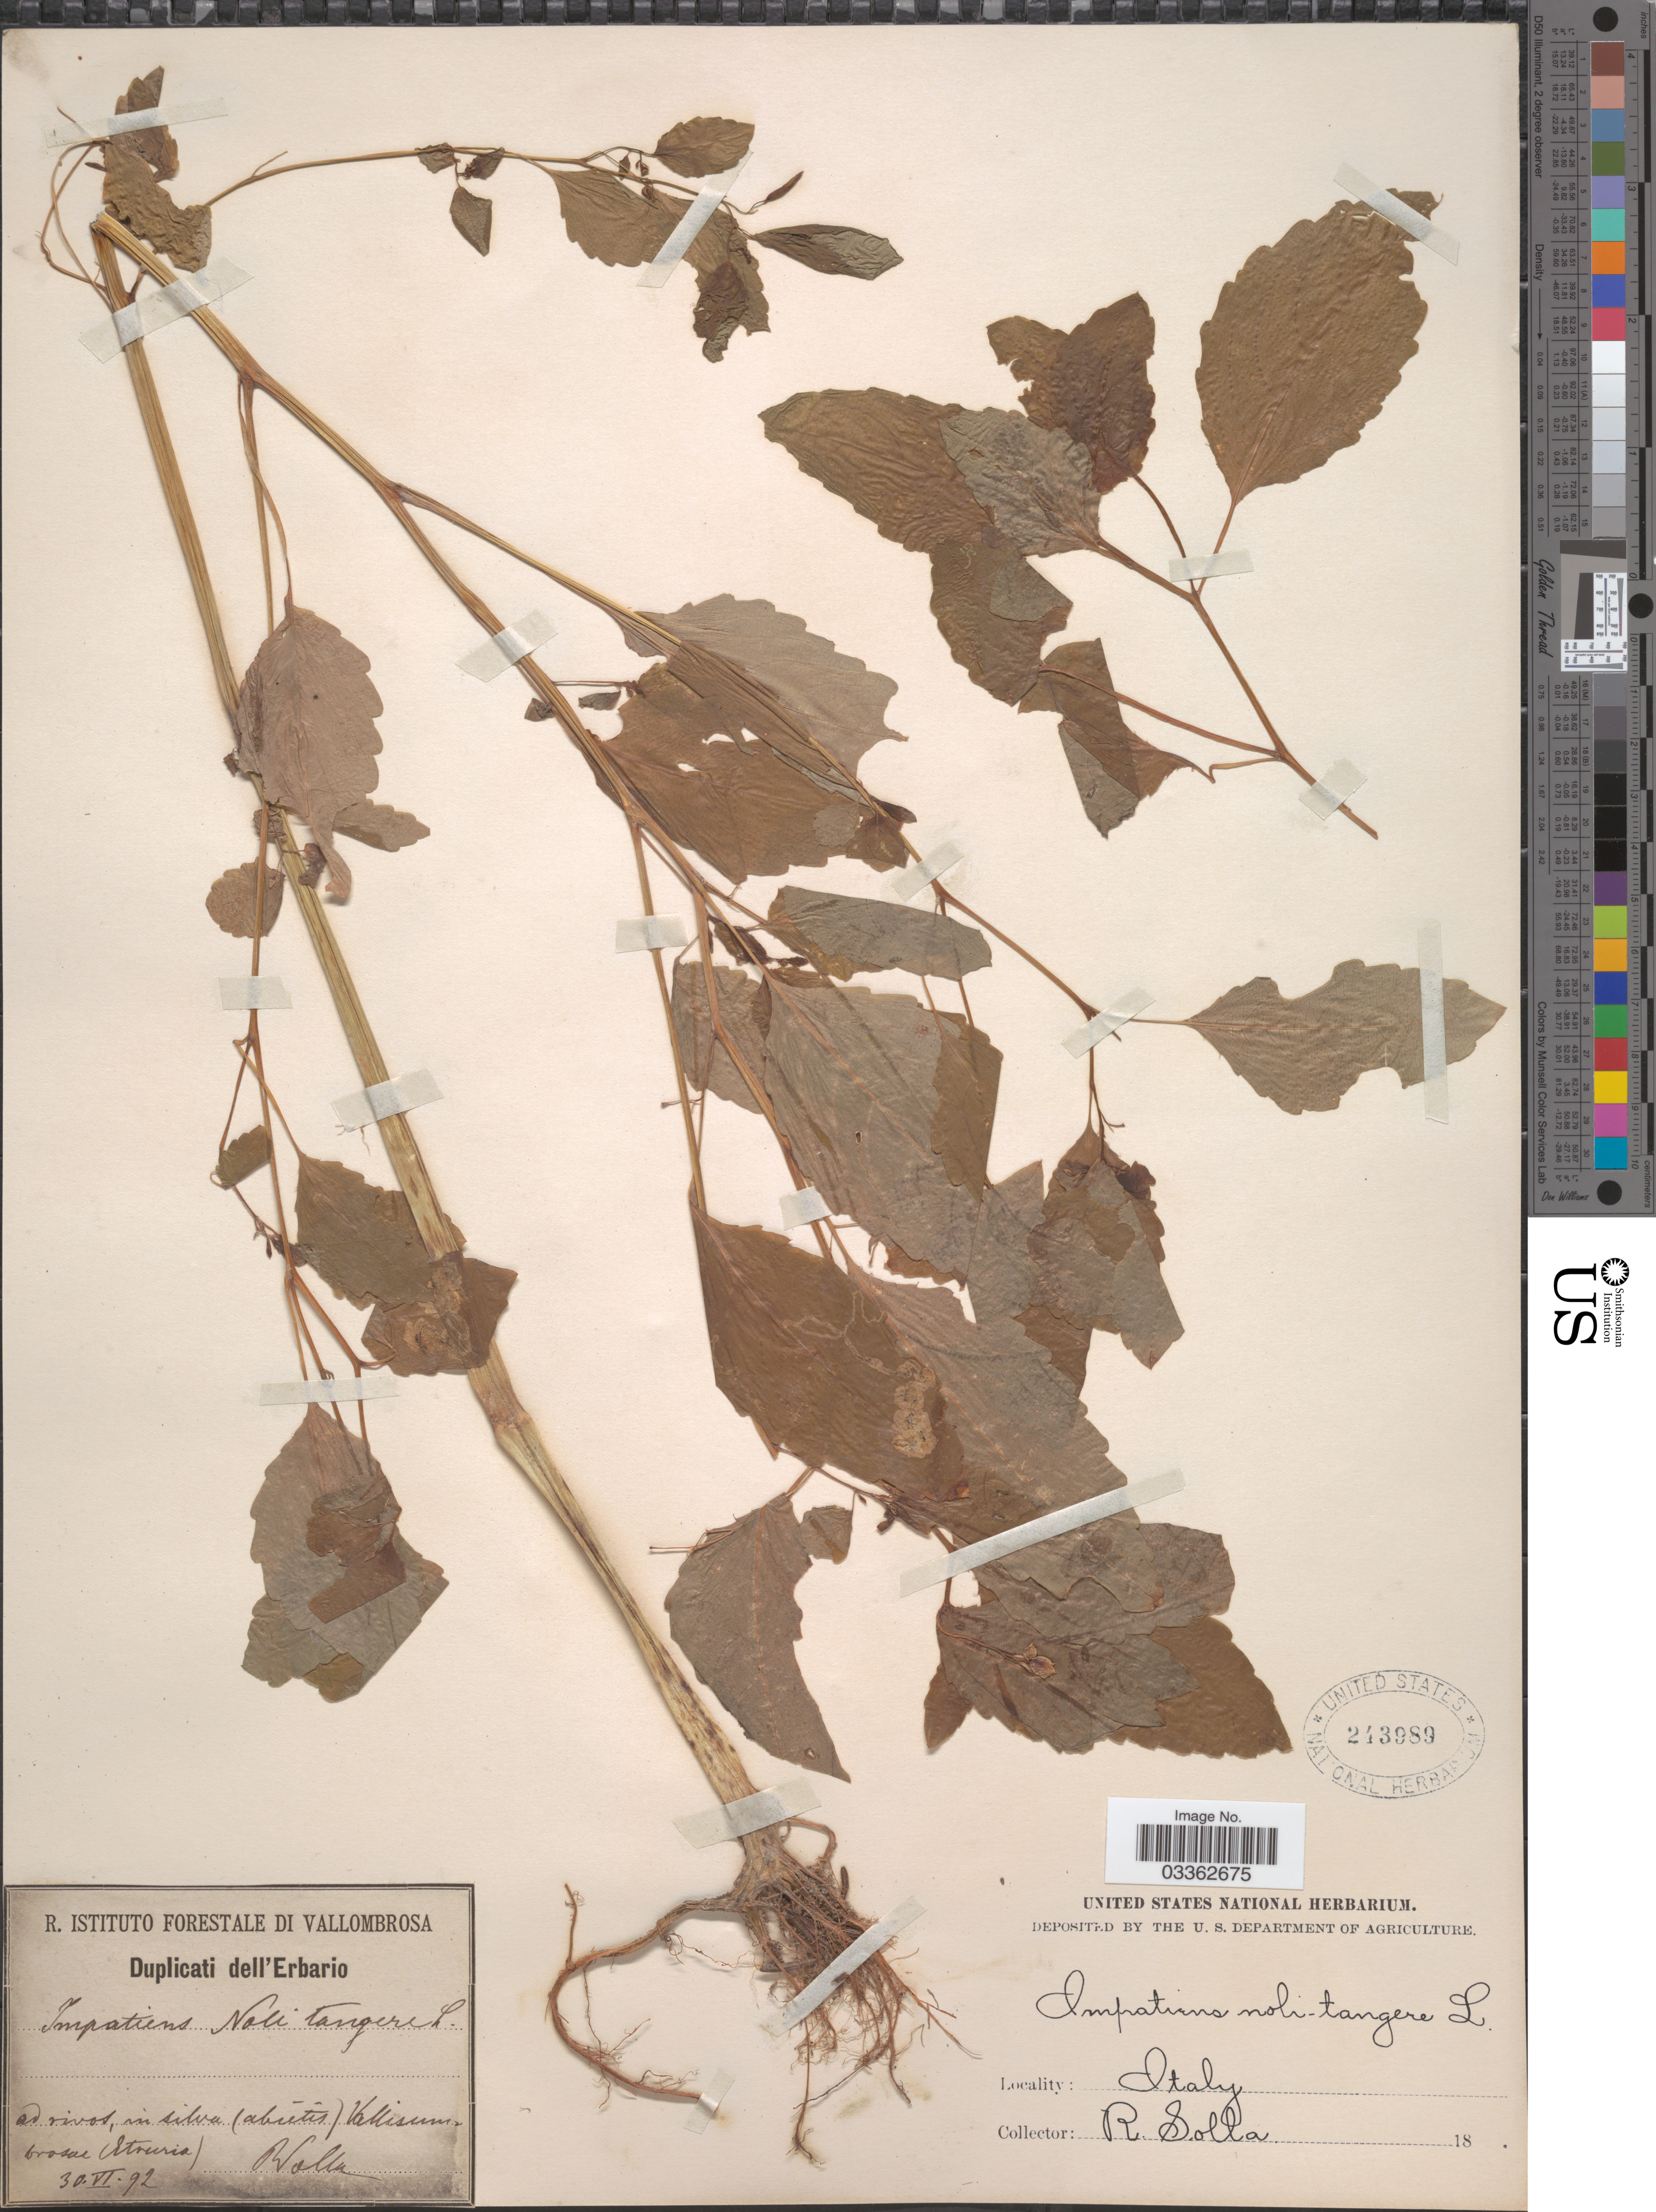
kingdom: Plantae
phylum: Tracheophyta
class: Magnoliopsida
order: Ericales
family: Balsaminaceae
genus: Impatiens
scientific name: Impatiens noli-tangere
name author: L.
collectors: R. Solla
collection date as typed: Transcribed d/m/y: 30/6/92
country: Italy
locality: Ad rivos, in silva (abietis) Vallisum brosae Etruria.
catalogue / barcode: US 243989